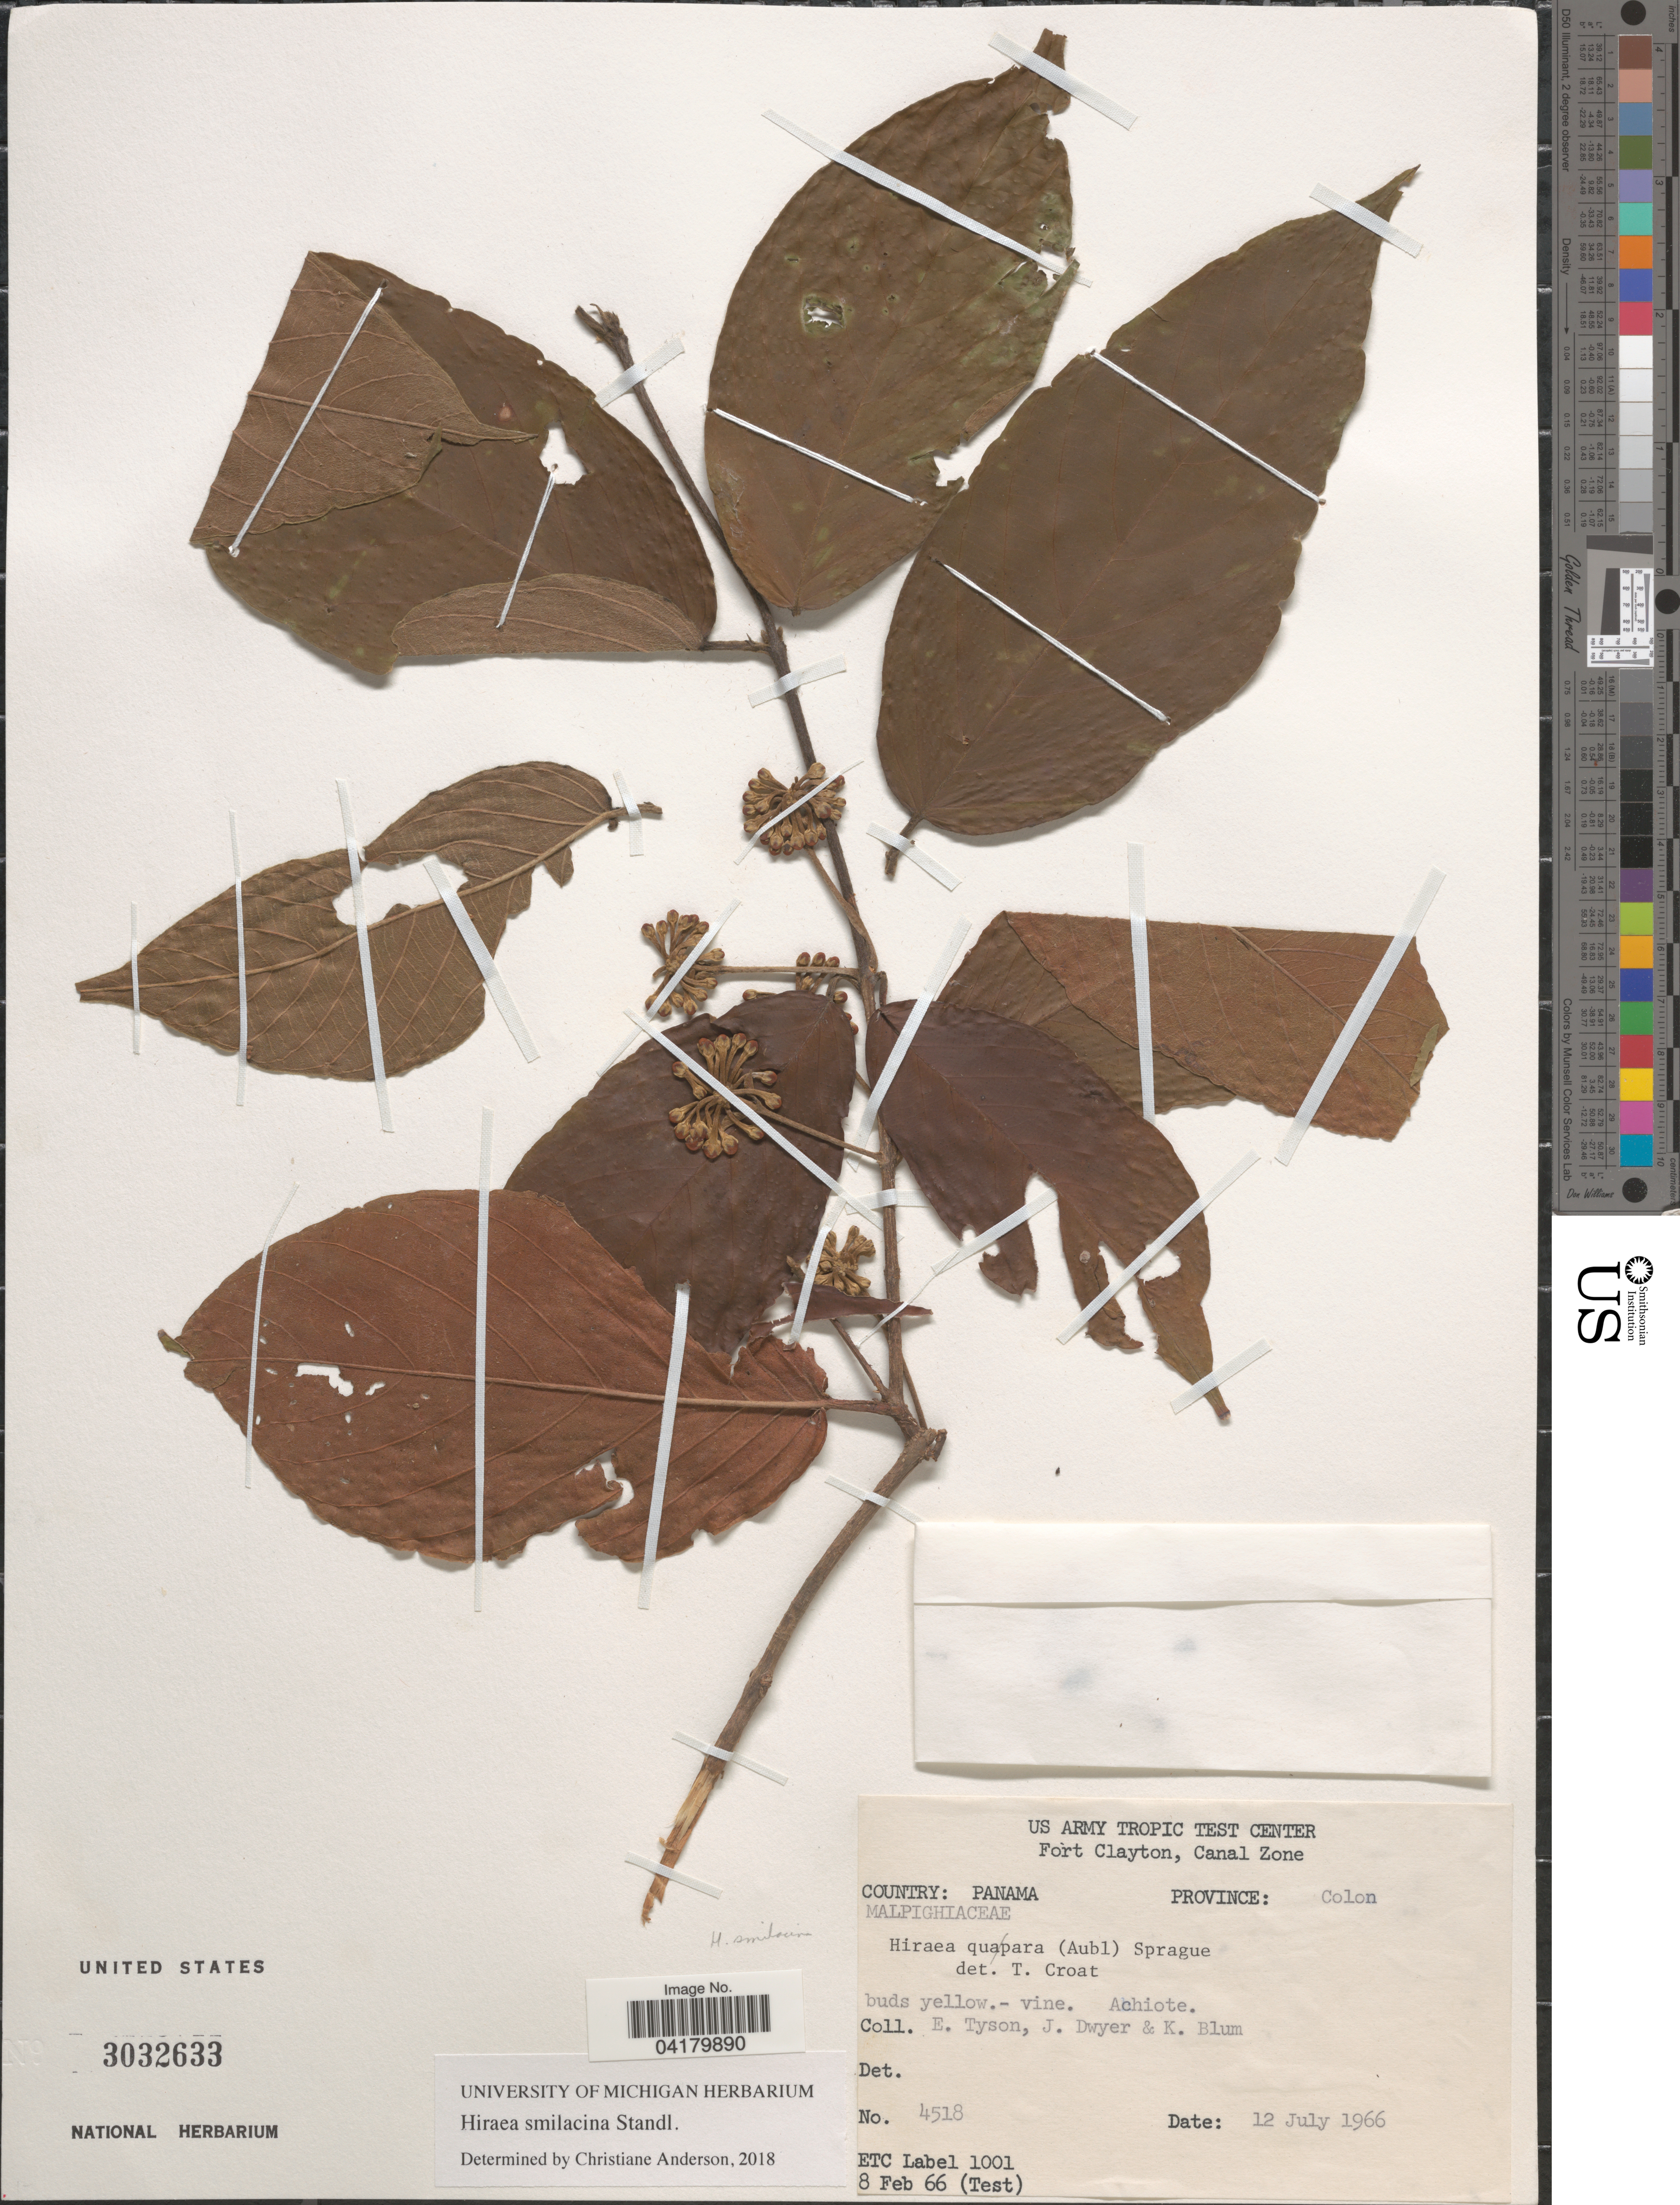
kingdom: Plantae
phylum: Tracheophyta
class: Magnoliopsida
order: Malpighiales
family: Malpighiaceae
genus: Hiraea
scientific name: Hiraea smilacina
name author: Standl.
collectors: E. Tyson, J. Dwyer & K. Blum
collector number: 4518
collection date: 1966-07-12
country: Panama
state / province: Colón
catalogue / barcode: US 3032633